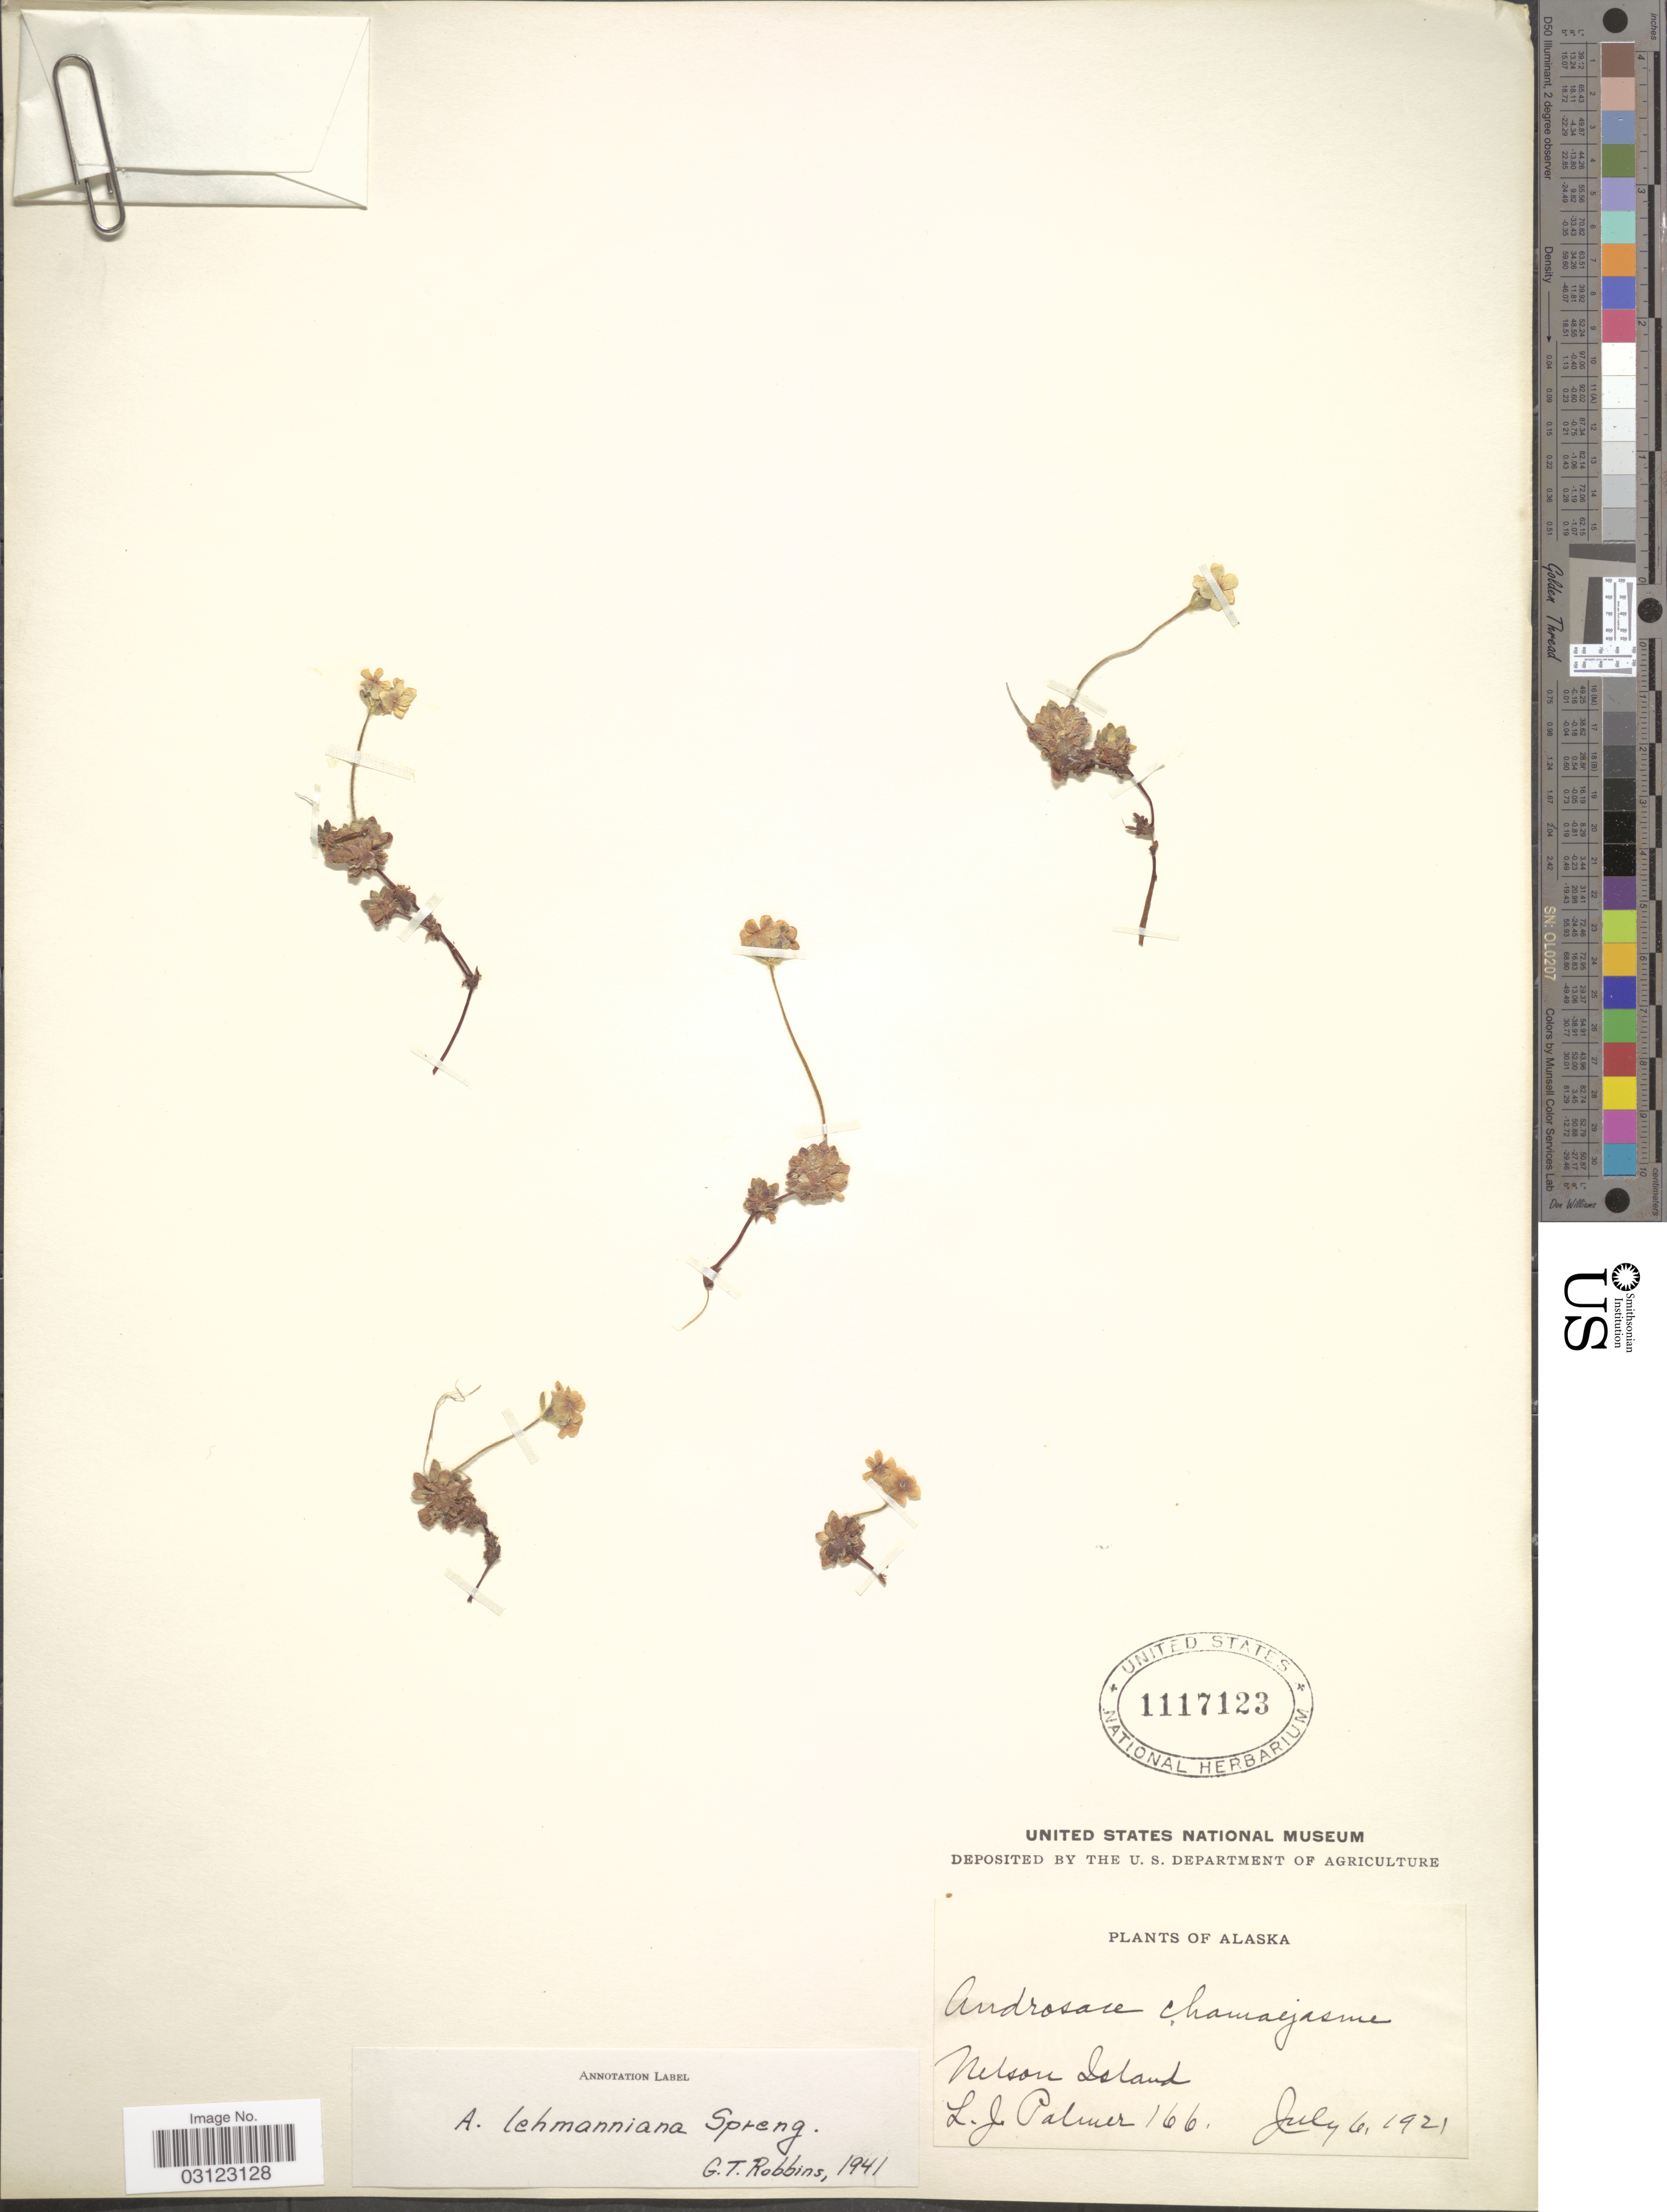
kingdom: Plantae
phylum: Tracheophyta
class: Magnoliopsida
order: Ericales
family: Primulaceae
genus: Androsace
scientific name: Androsace lehmanniana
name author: Spreng.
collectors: L. J. Palmer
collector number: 166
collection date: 1921-07-06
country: United States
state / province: Alaska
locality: Nelson Island.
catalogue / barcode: US 1117123